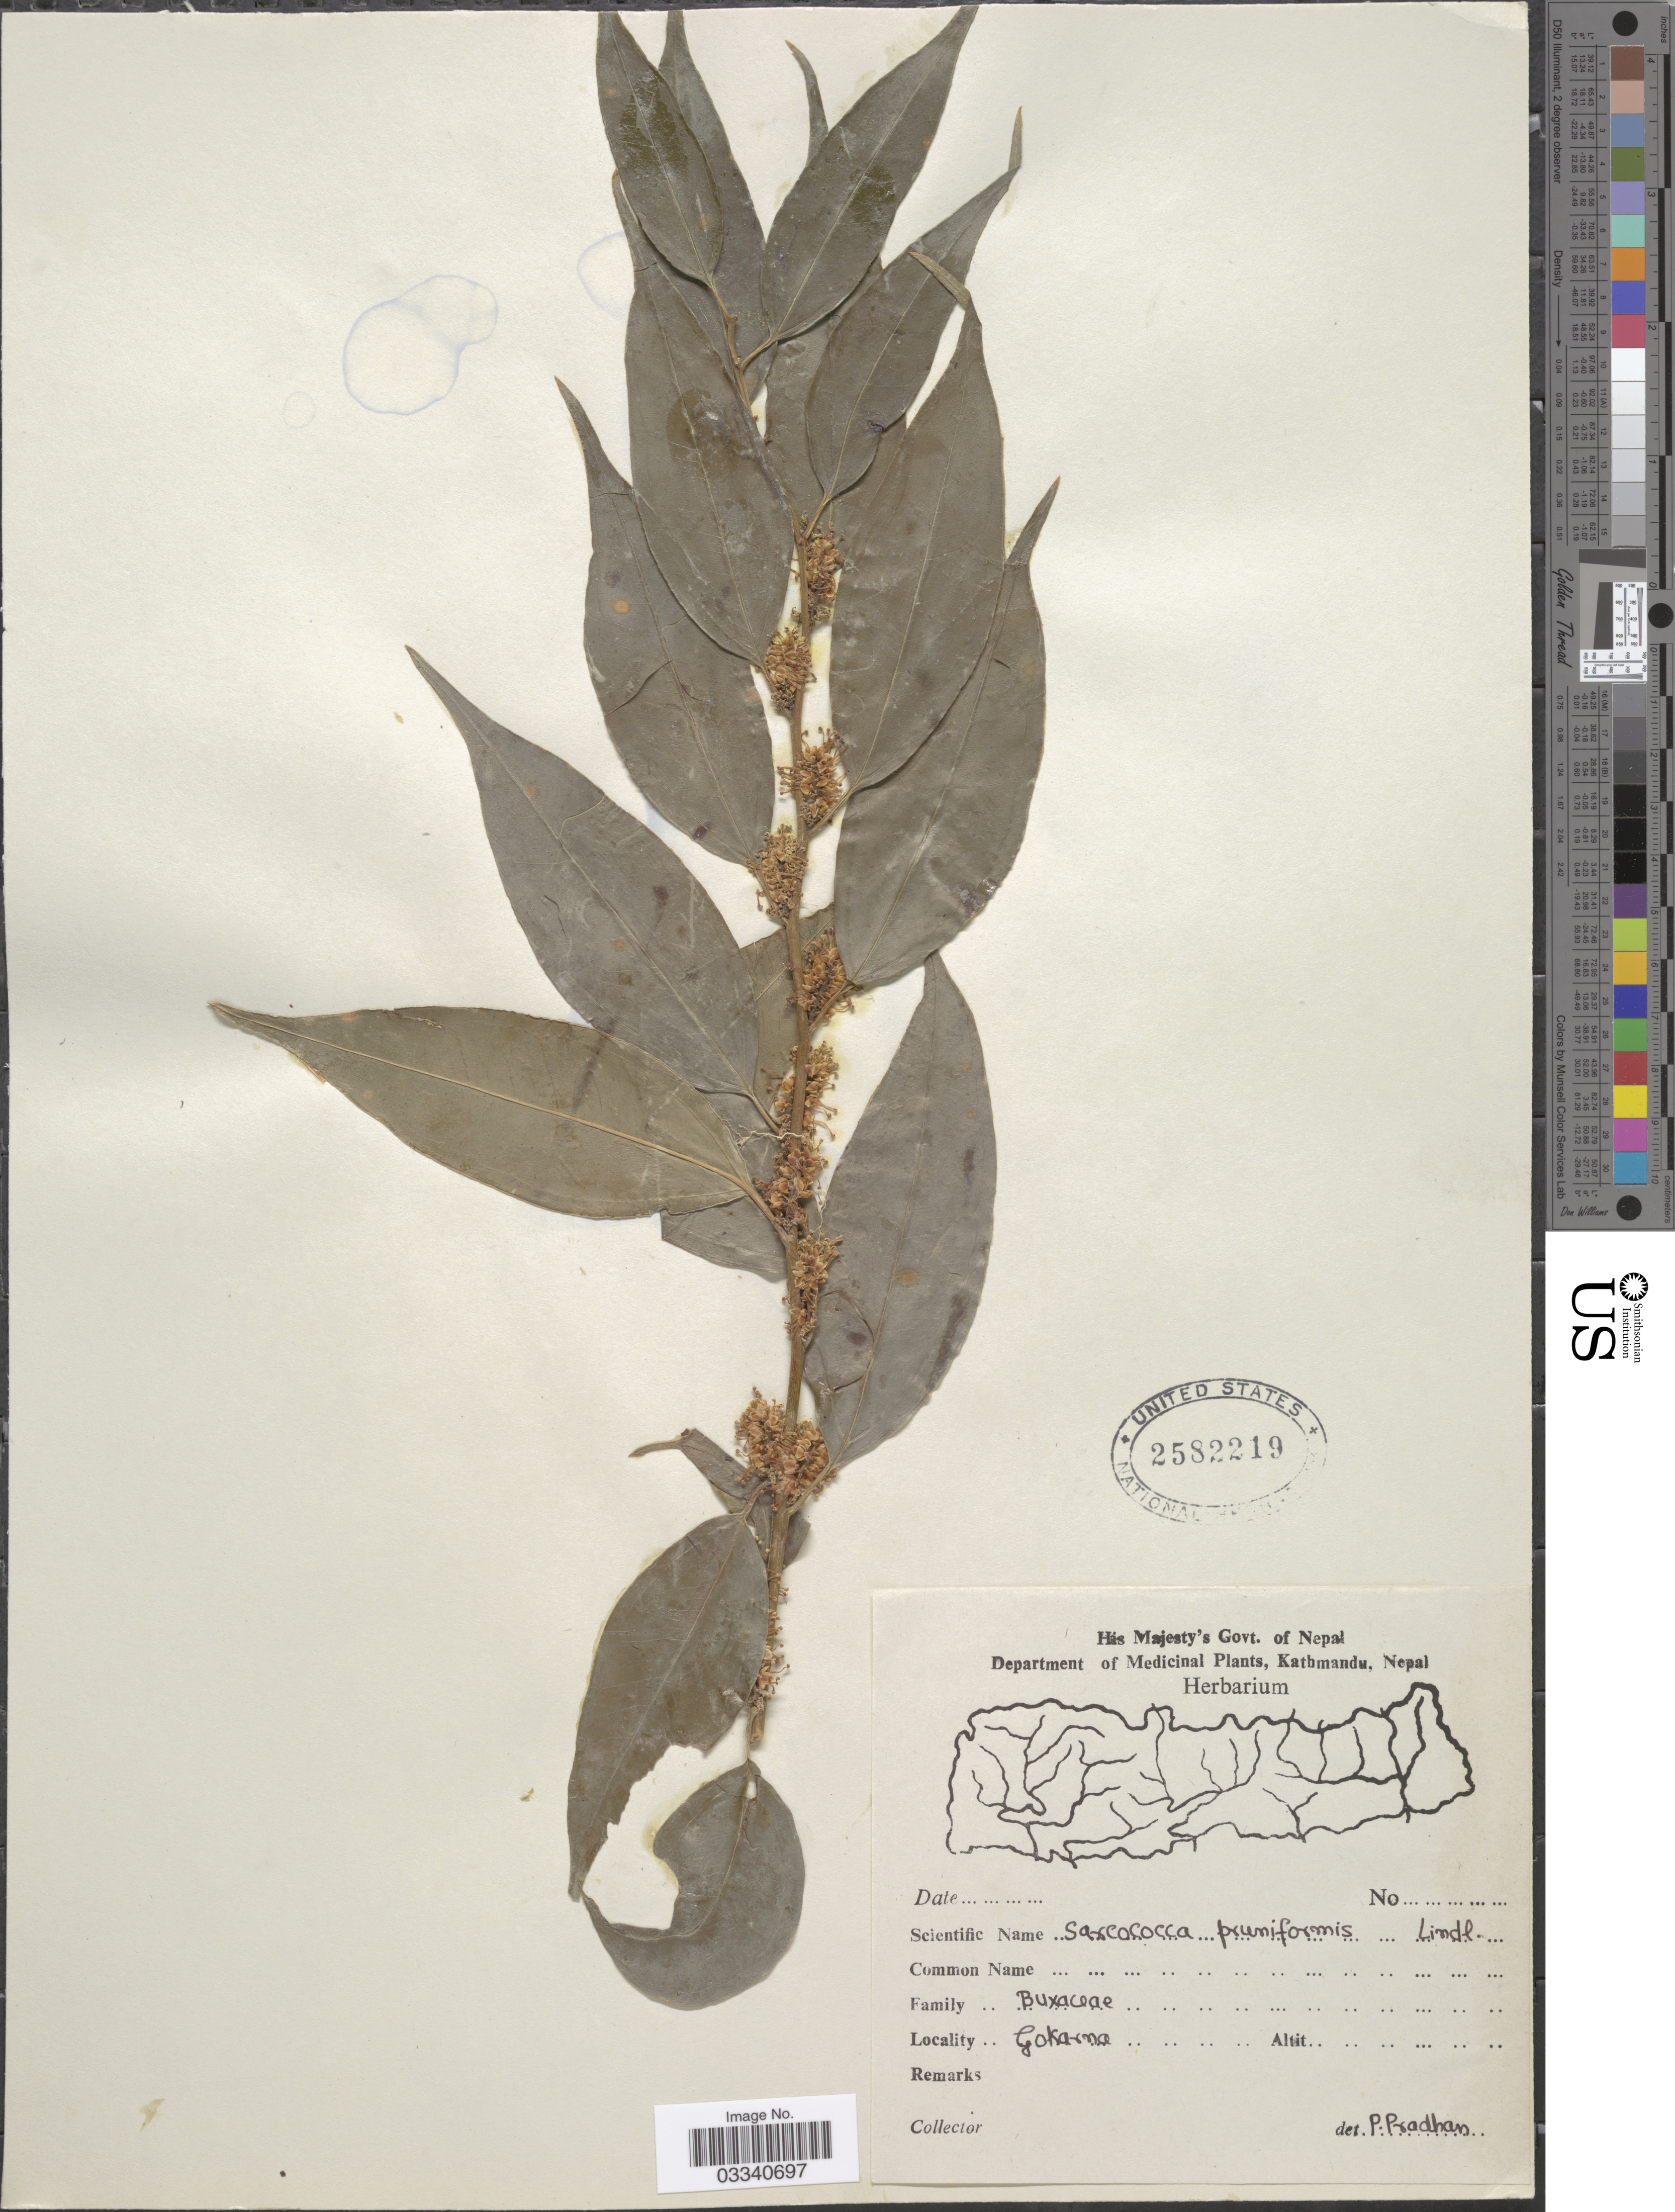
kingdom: Plantae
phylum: Tracheophyta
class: Magnoliopsida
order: Buxales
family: Buxaceae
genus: Sarcococca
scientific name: Sarcococca coriacea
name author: Müll. Arg.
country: Nepal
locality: Gokarna.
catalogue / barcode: US 2582219